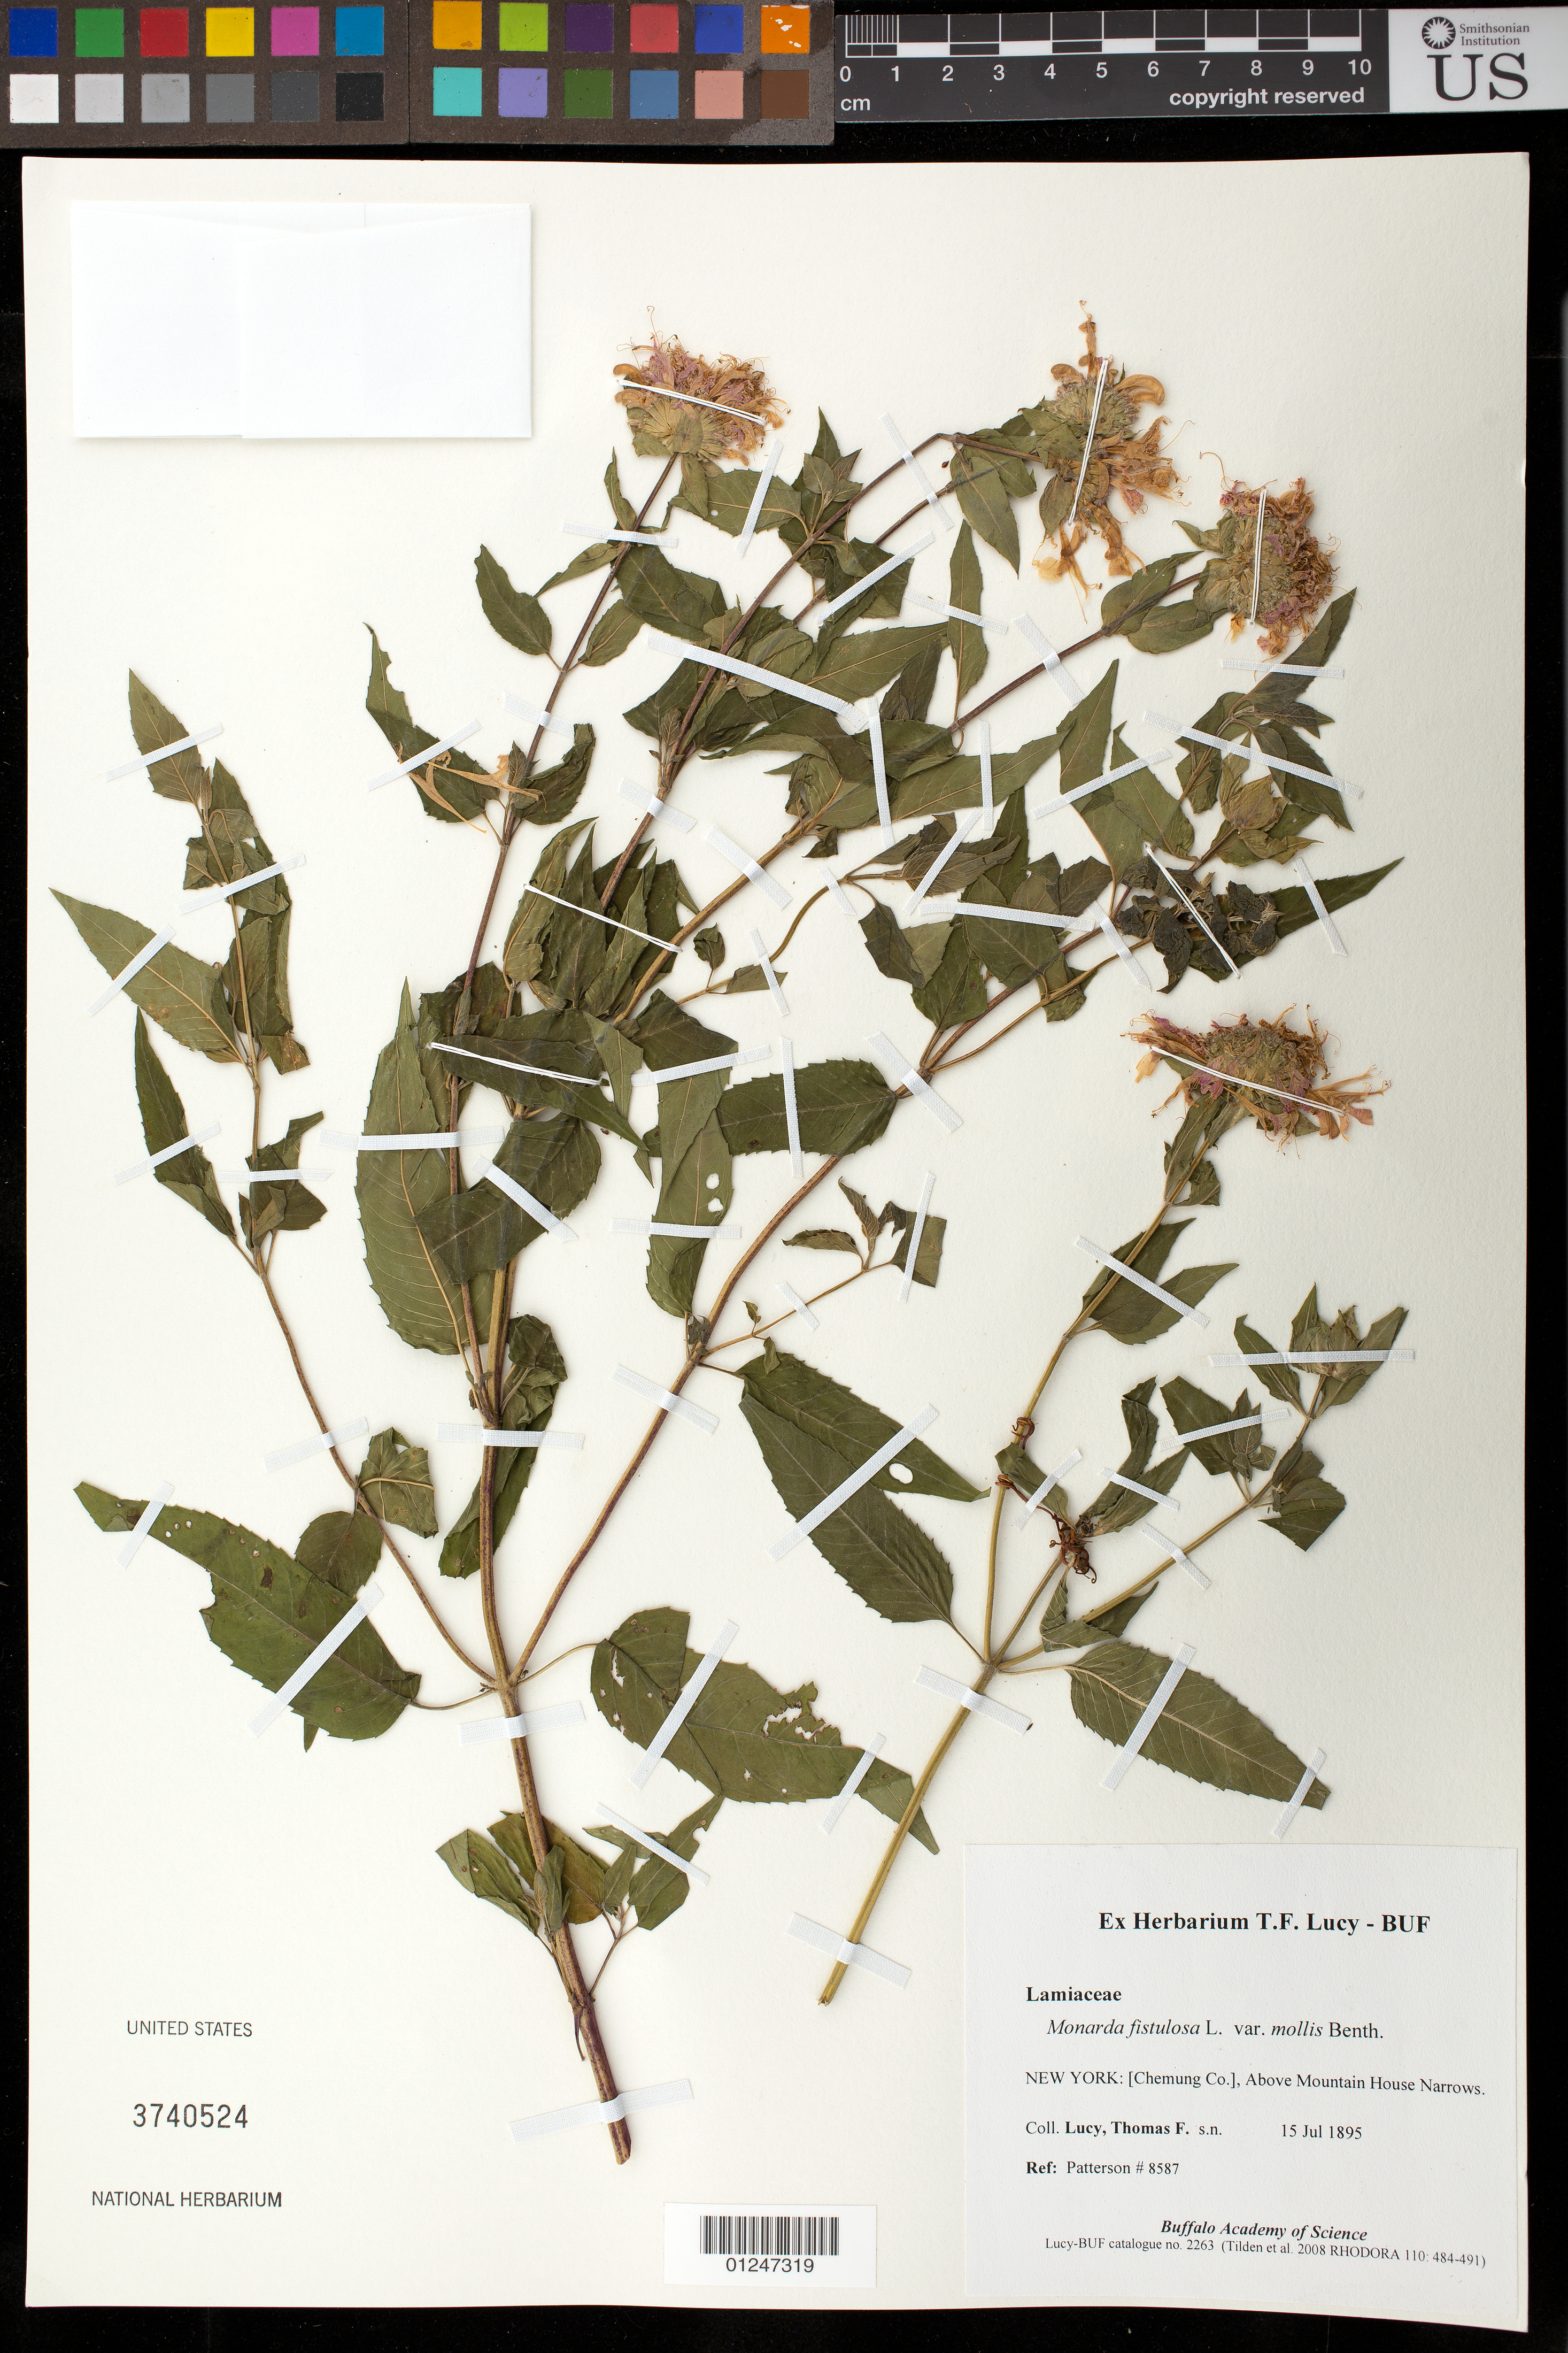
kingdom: Plantae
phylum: Tracheophyta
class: Magnoliopsida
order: Lamiales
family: Lamiaceae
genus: Monarda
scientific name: Monarda fistulosa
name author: L.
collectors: T. Lucy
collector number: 2745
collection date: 1895-07-15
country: United States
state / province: New York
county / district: Chemung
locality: Above Mountain House Narrows.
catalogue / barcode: US 3740524